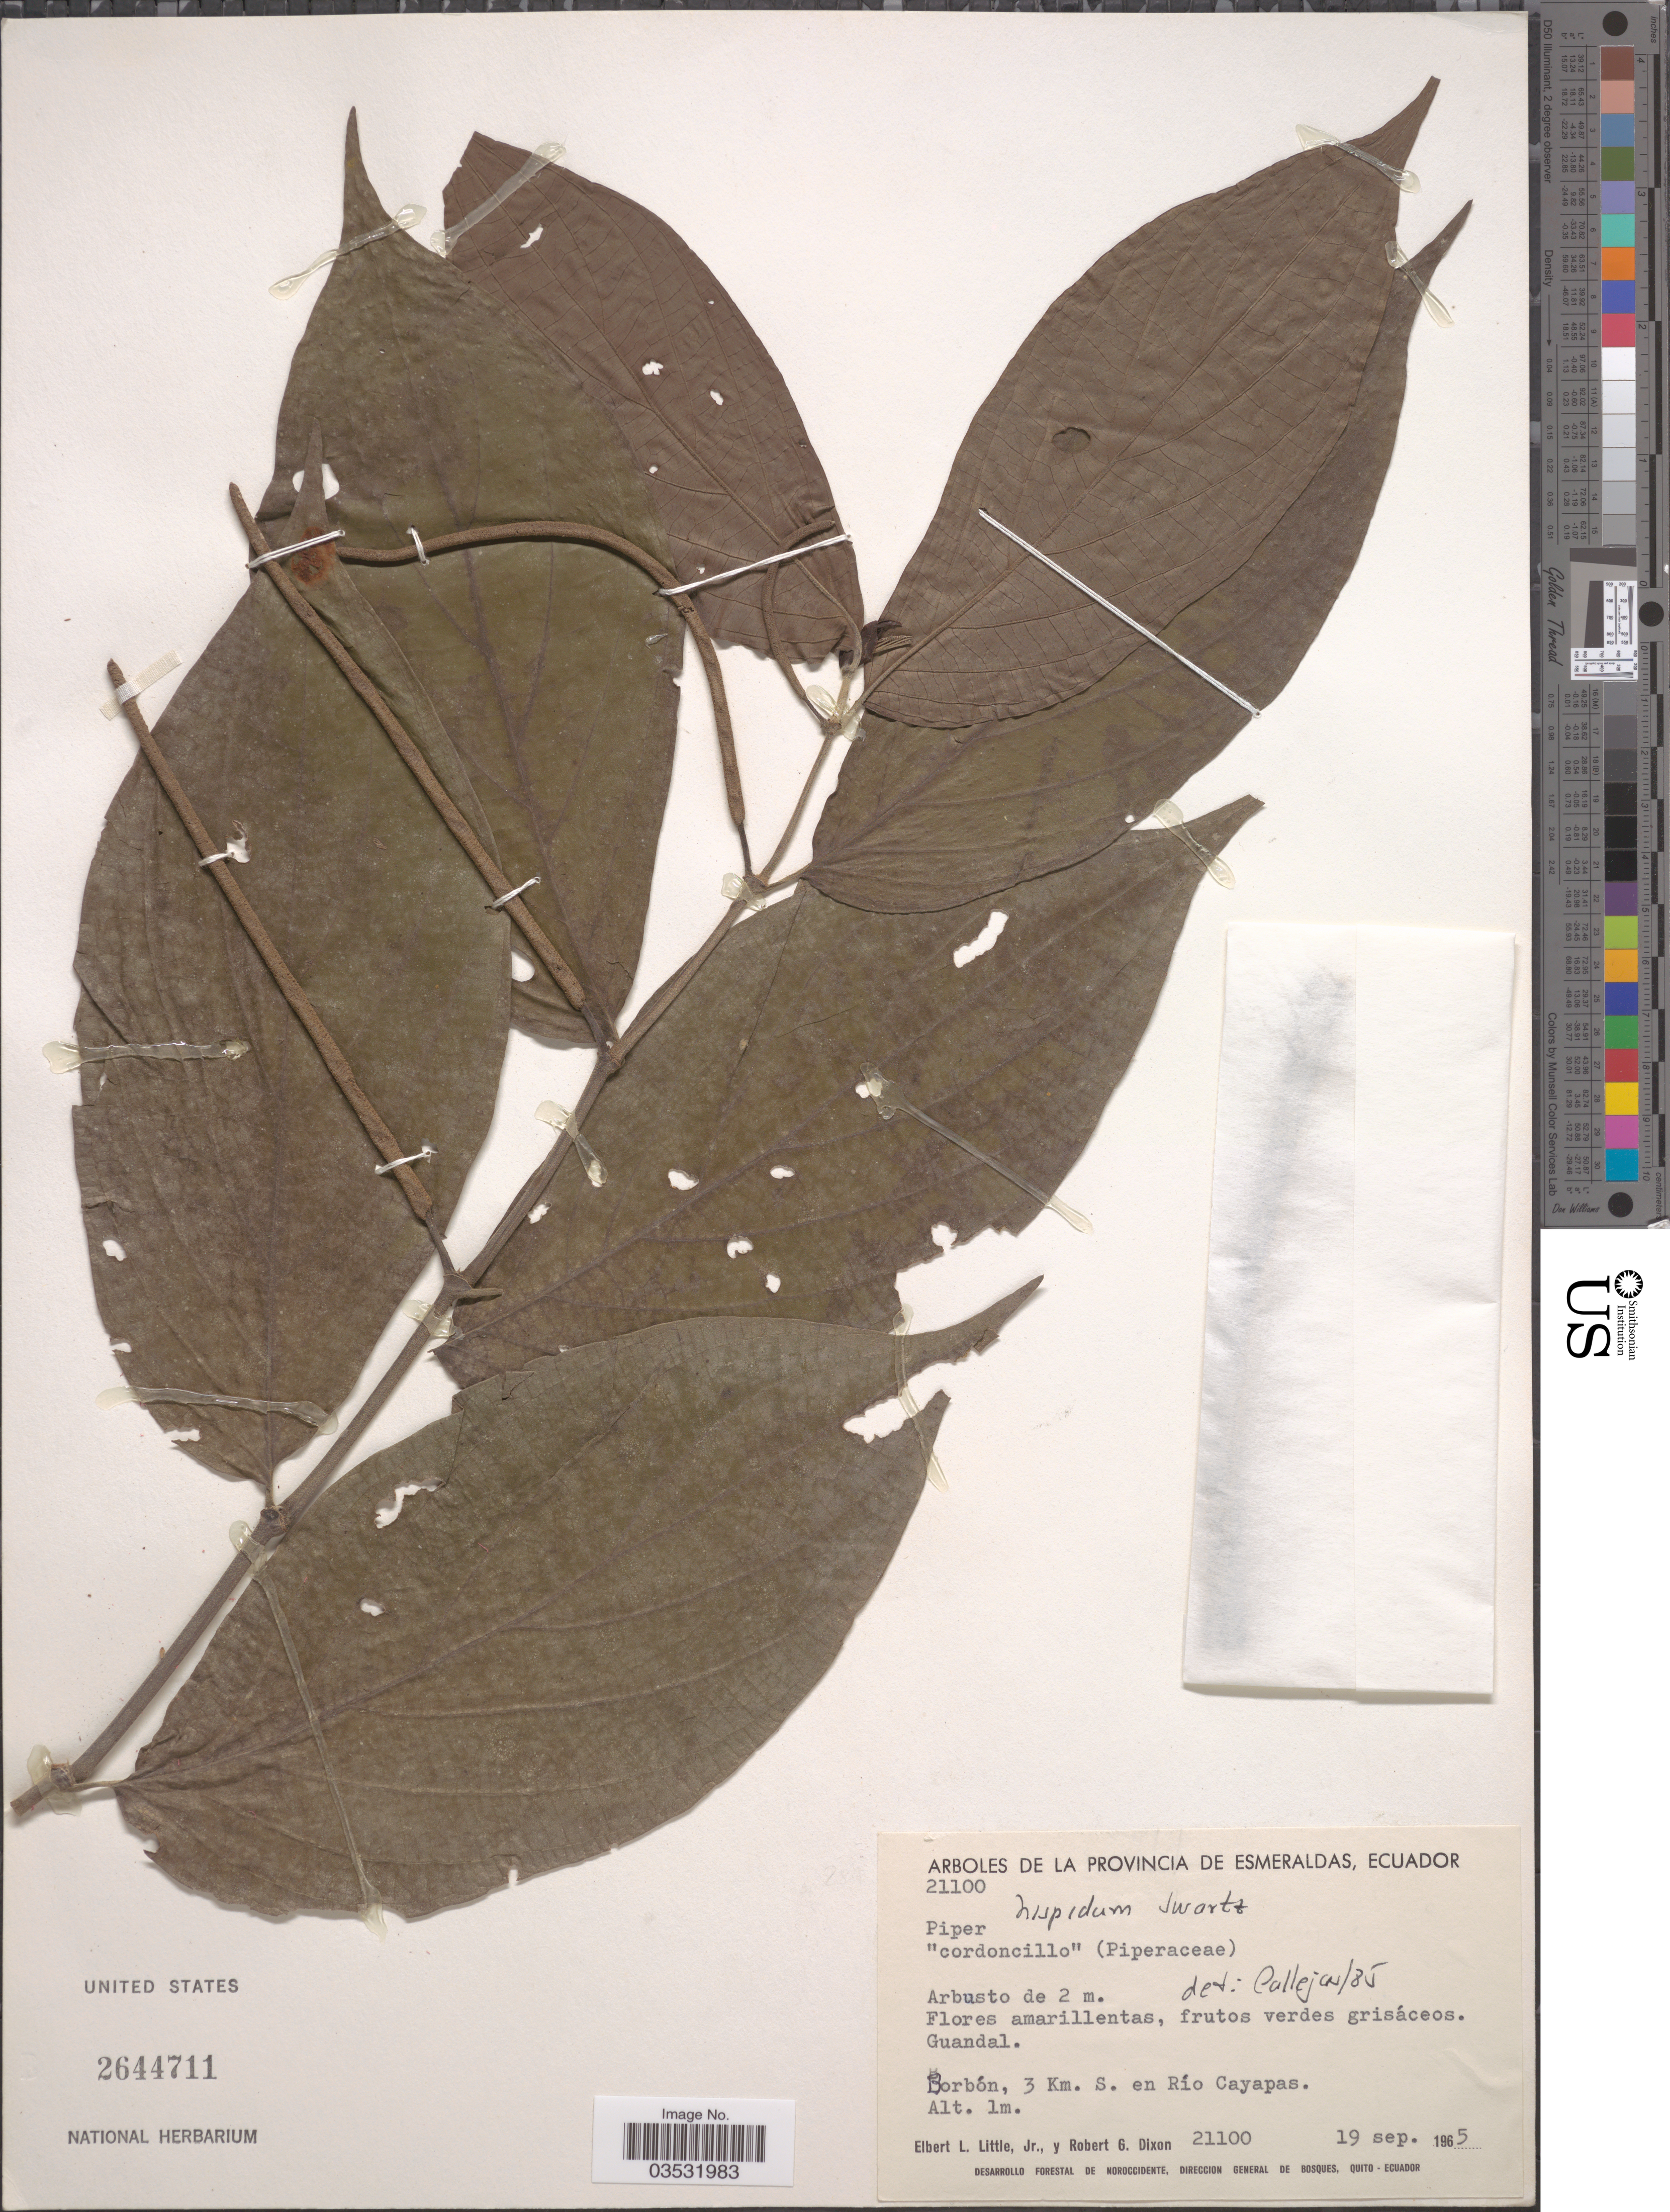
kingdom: Plantae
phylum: Tracheophyta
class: Magnoliopsida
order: Piperales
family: Piperaceae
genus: Piper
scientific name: Piper hispidum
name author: Sw.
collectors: E. L. Little & R. G. Dixon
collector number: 21100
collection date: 1965-09-19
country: Ecuador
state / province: Esmeraldas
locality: Guandal [unsure placement] Borbón, 3 Km. S. en Río Cayapas.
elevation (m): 1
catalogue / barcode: US 2644711